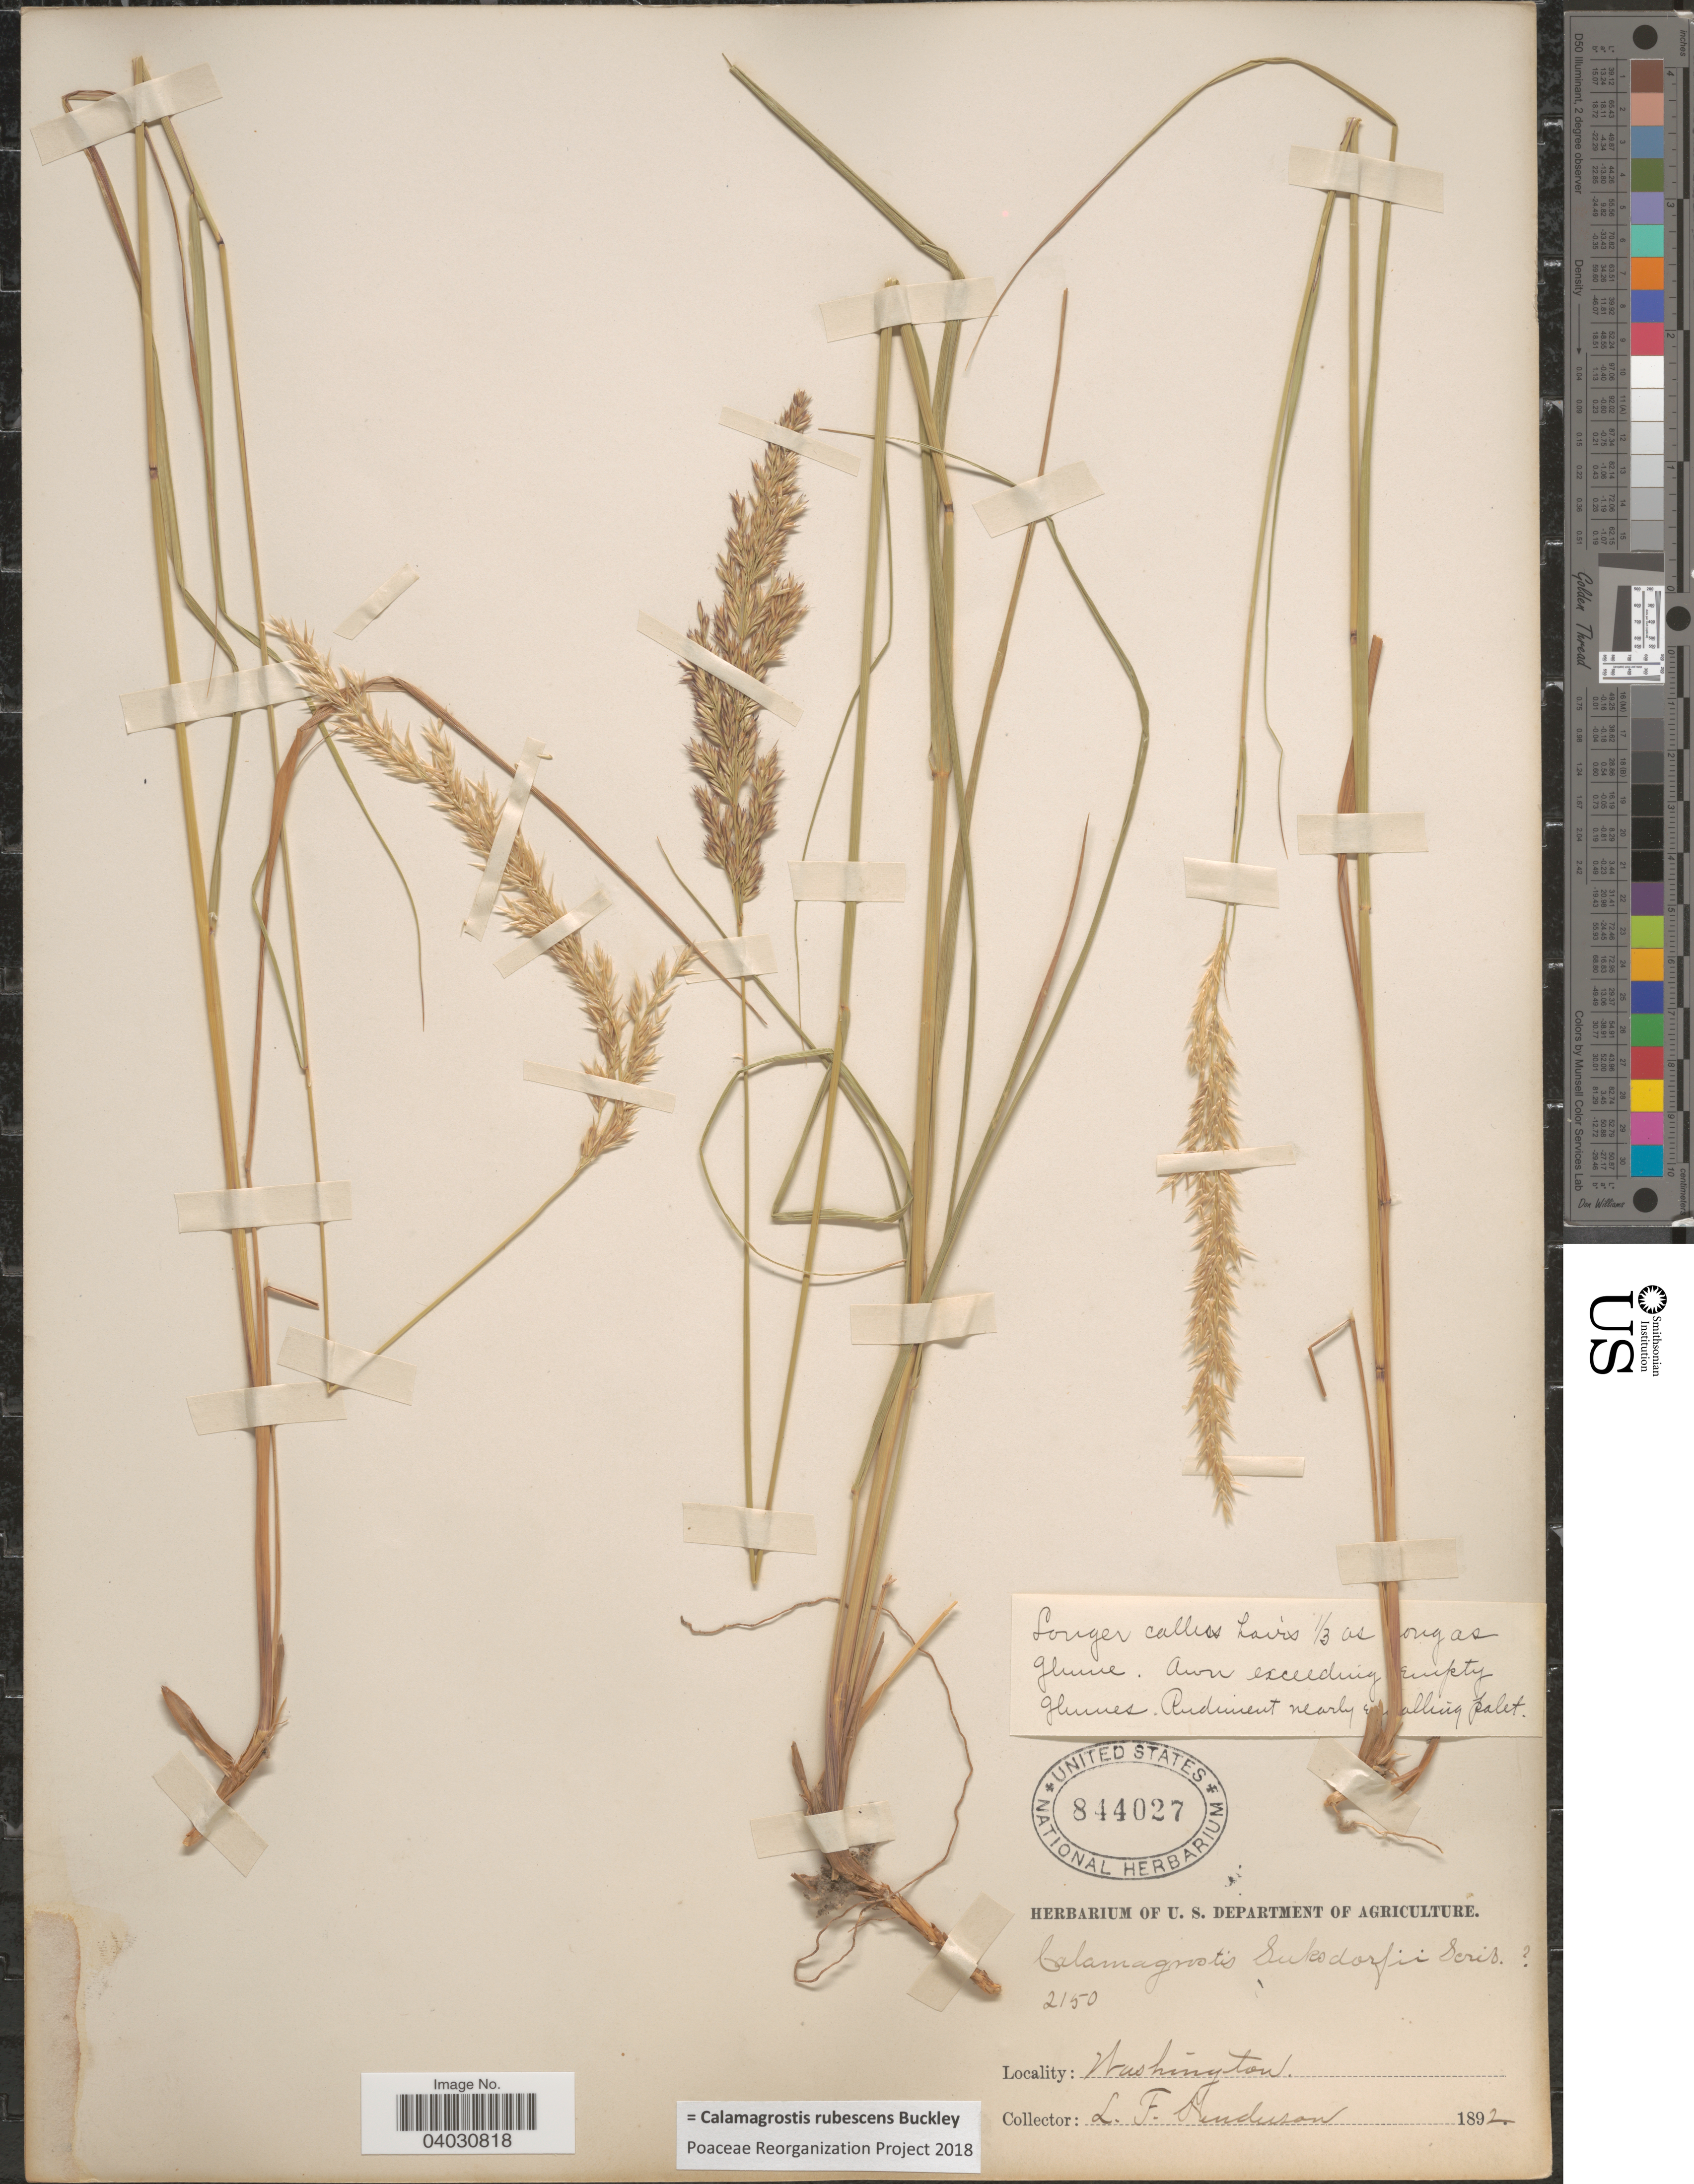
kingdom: Plantae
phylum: Tracheophyta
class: Liliopsida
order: Poales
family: Poaceae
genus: Calamagrostis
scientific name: Calamagrostis rubescens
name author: Buckley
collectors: L. Henderson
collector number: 2150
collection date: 1892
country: United States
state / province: Washington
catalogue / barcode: US 844027